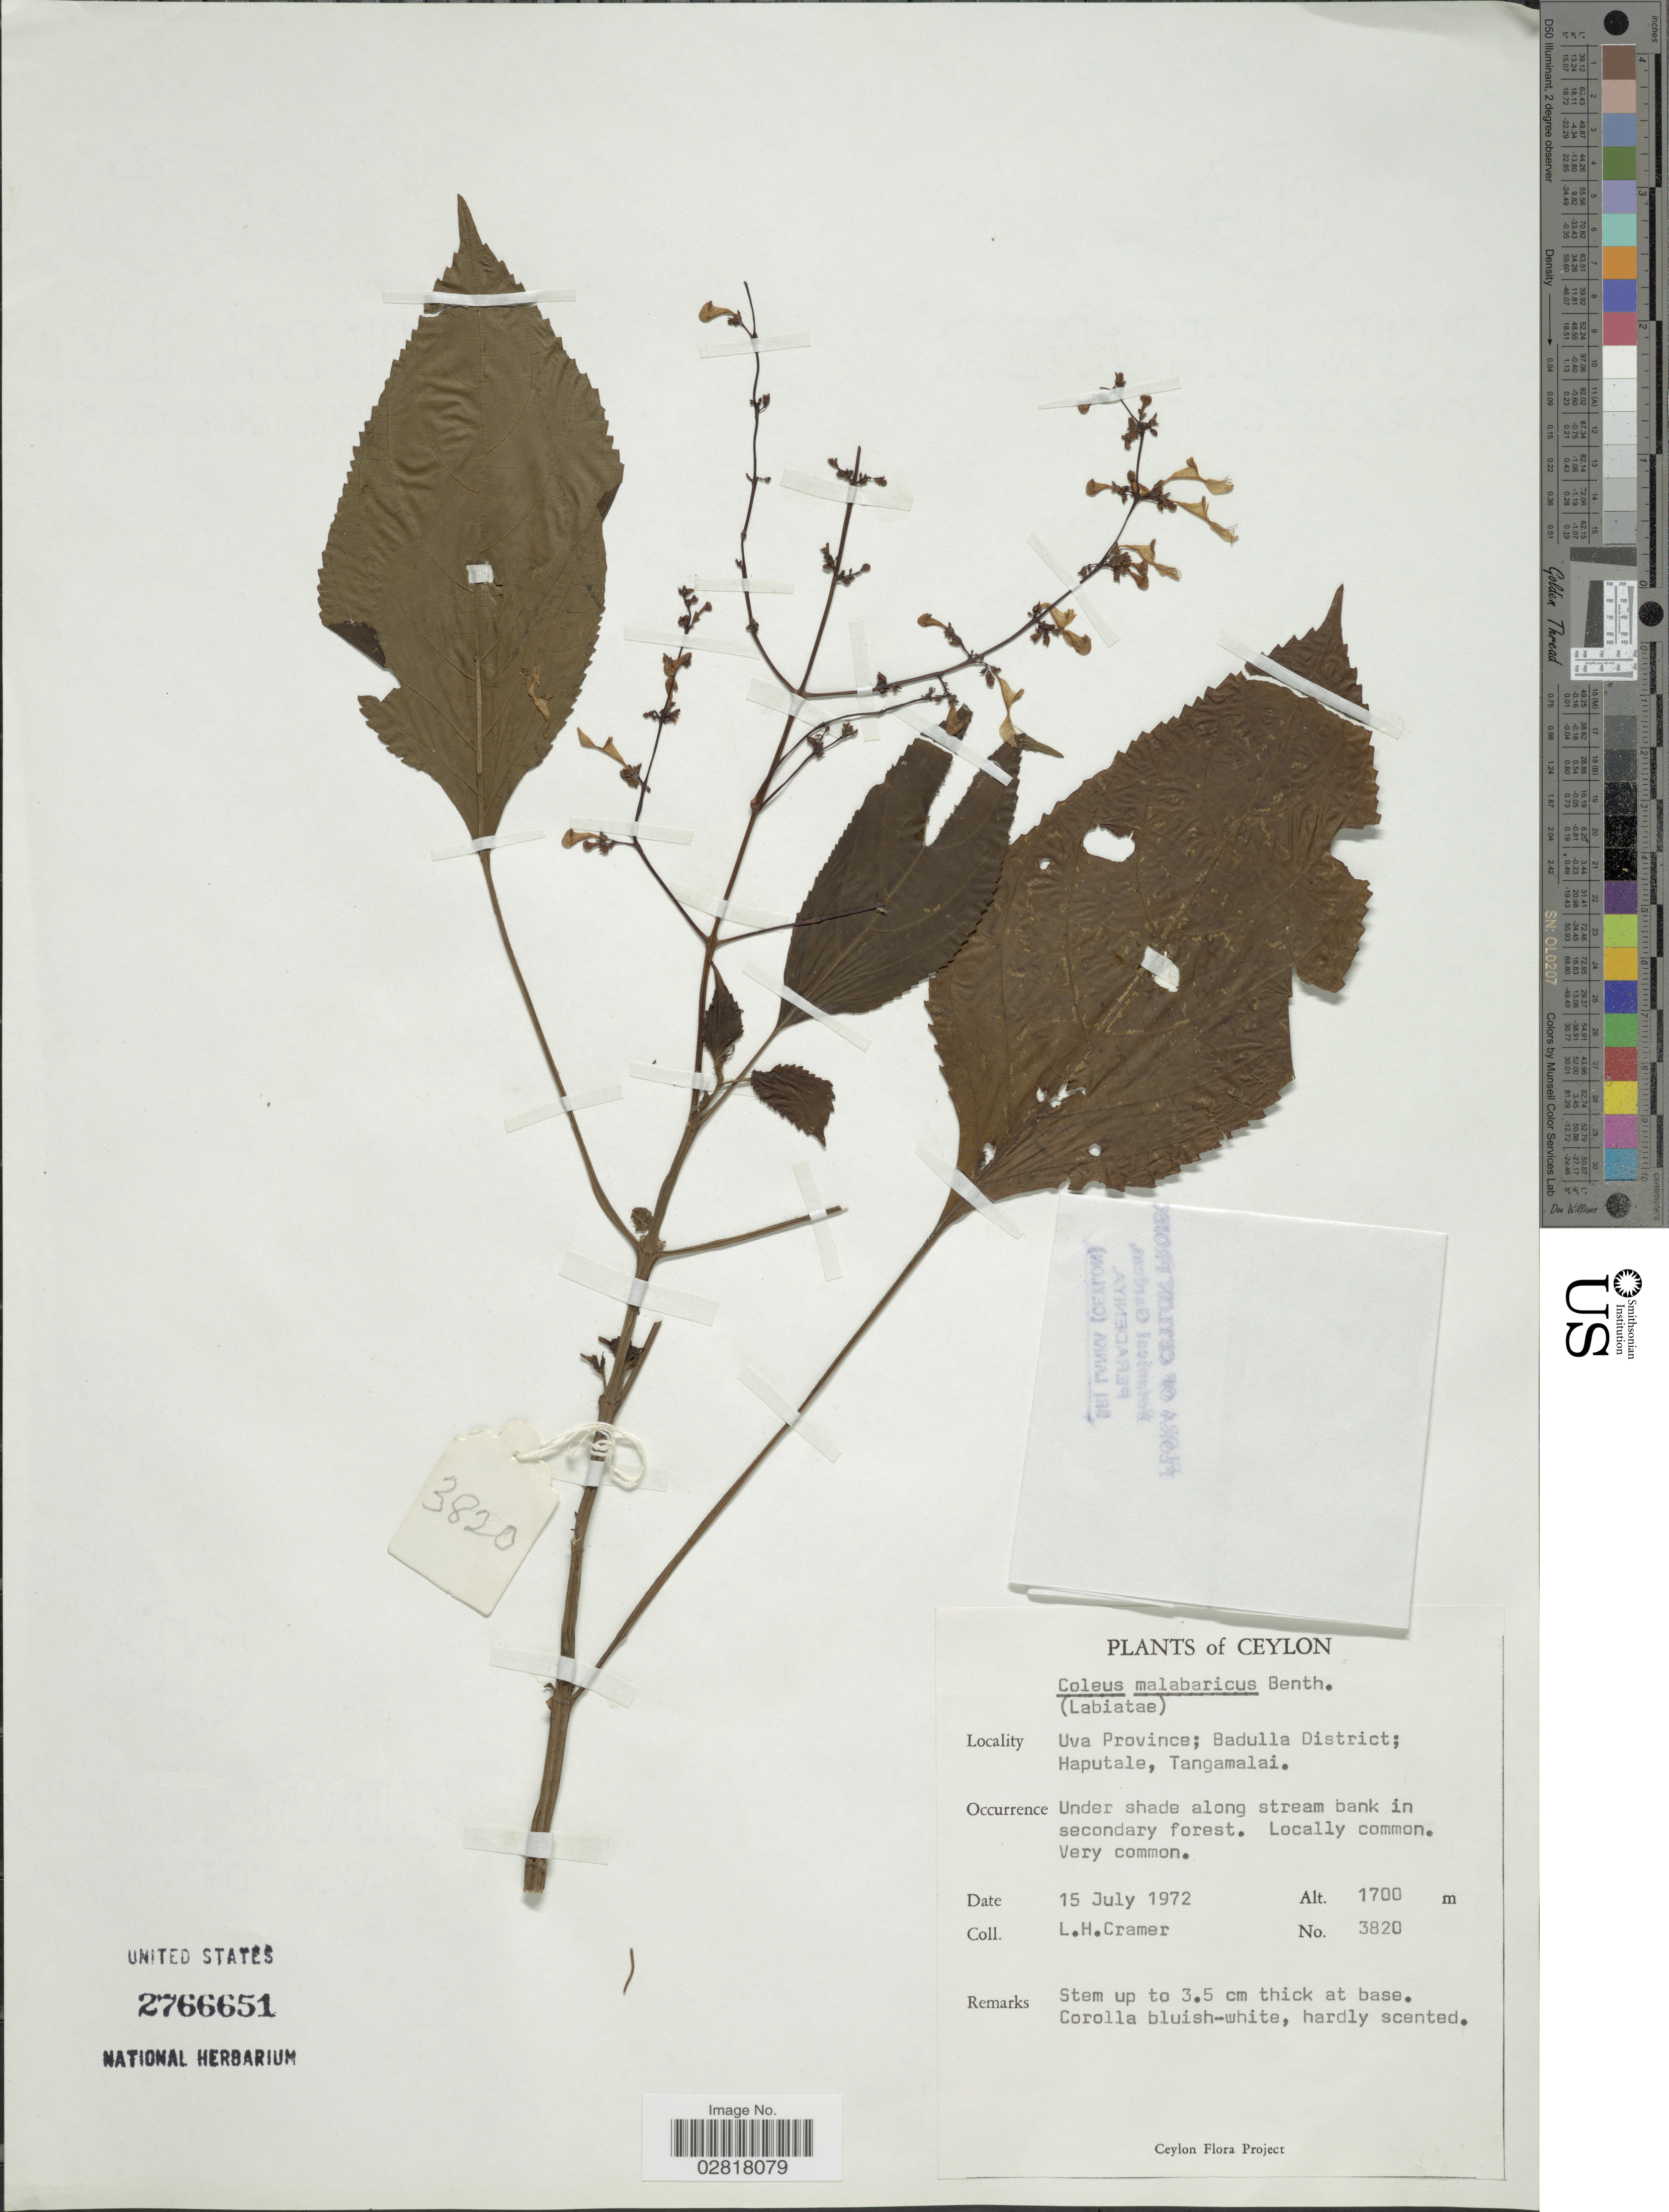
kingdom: Plantae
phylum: Tracheophyta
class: Magnoliopsida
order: Lamiales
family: Lamiaceae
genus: Plectranthus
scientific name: Plectranthus malabaricus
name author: (Benth.) R.H. Willemse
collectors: L. H. Cramer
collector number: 3820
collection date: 1972-07-15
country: Sri Lanka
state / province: Uva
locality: Ceylon, Badulla District; Haputale, Tangamalai.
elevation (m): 1700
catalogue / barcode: US 2766651